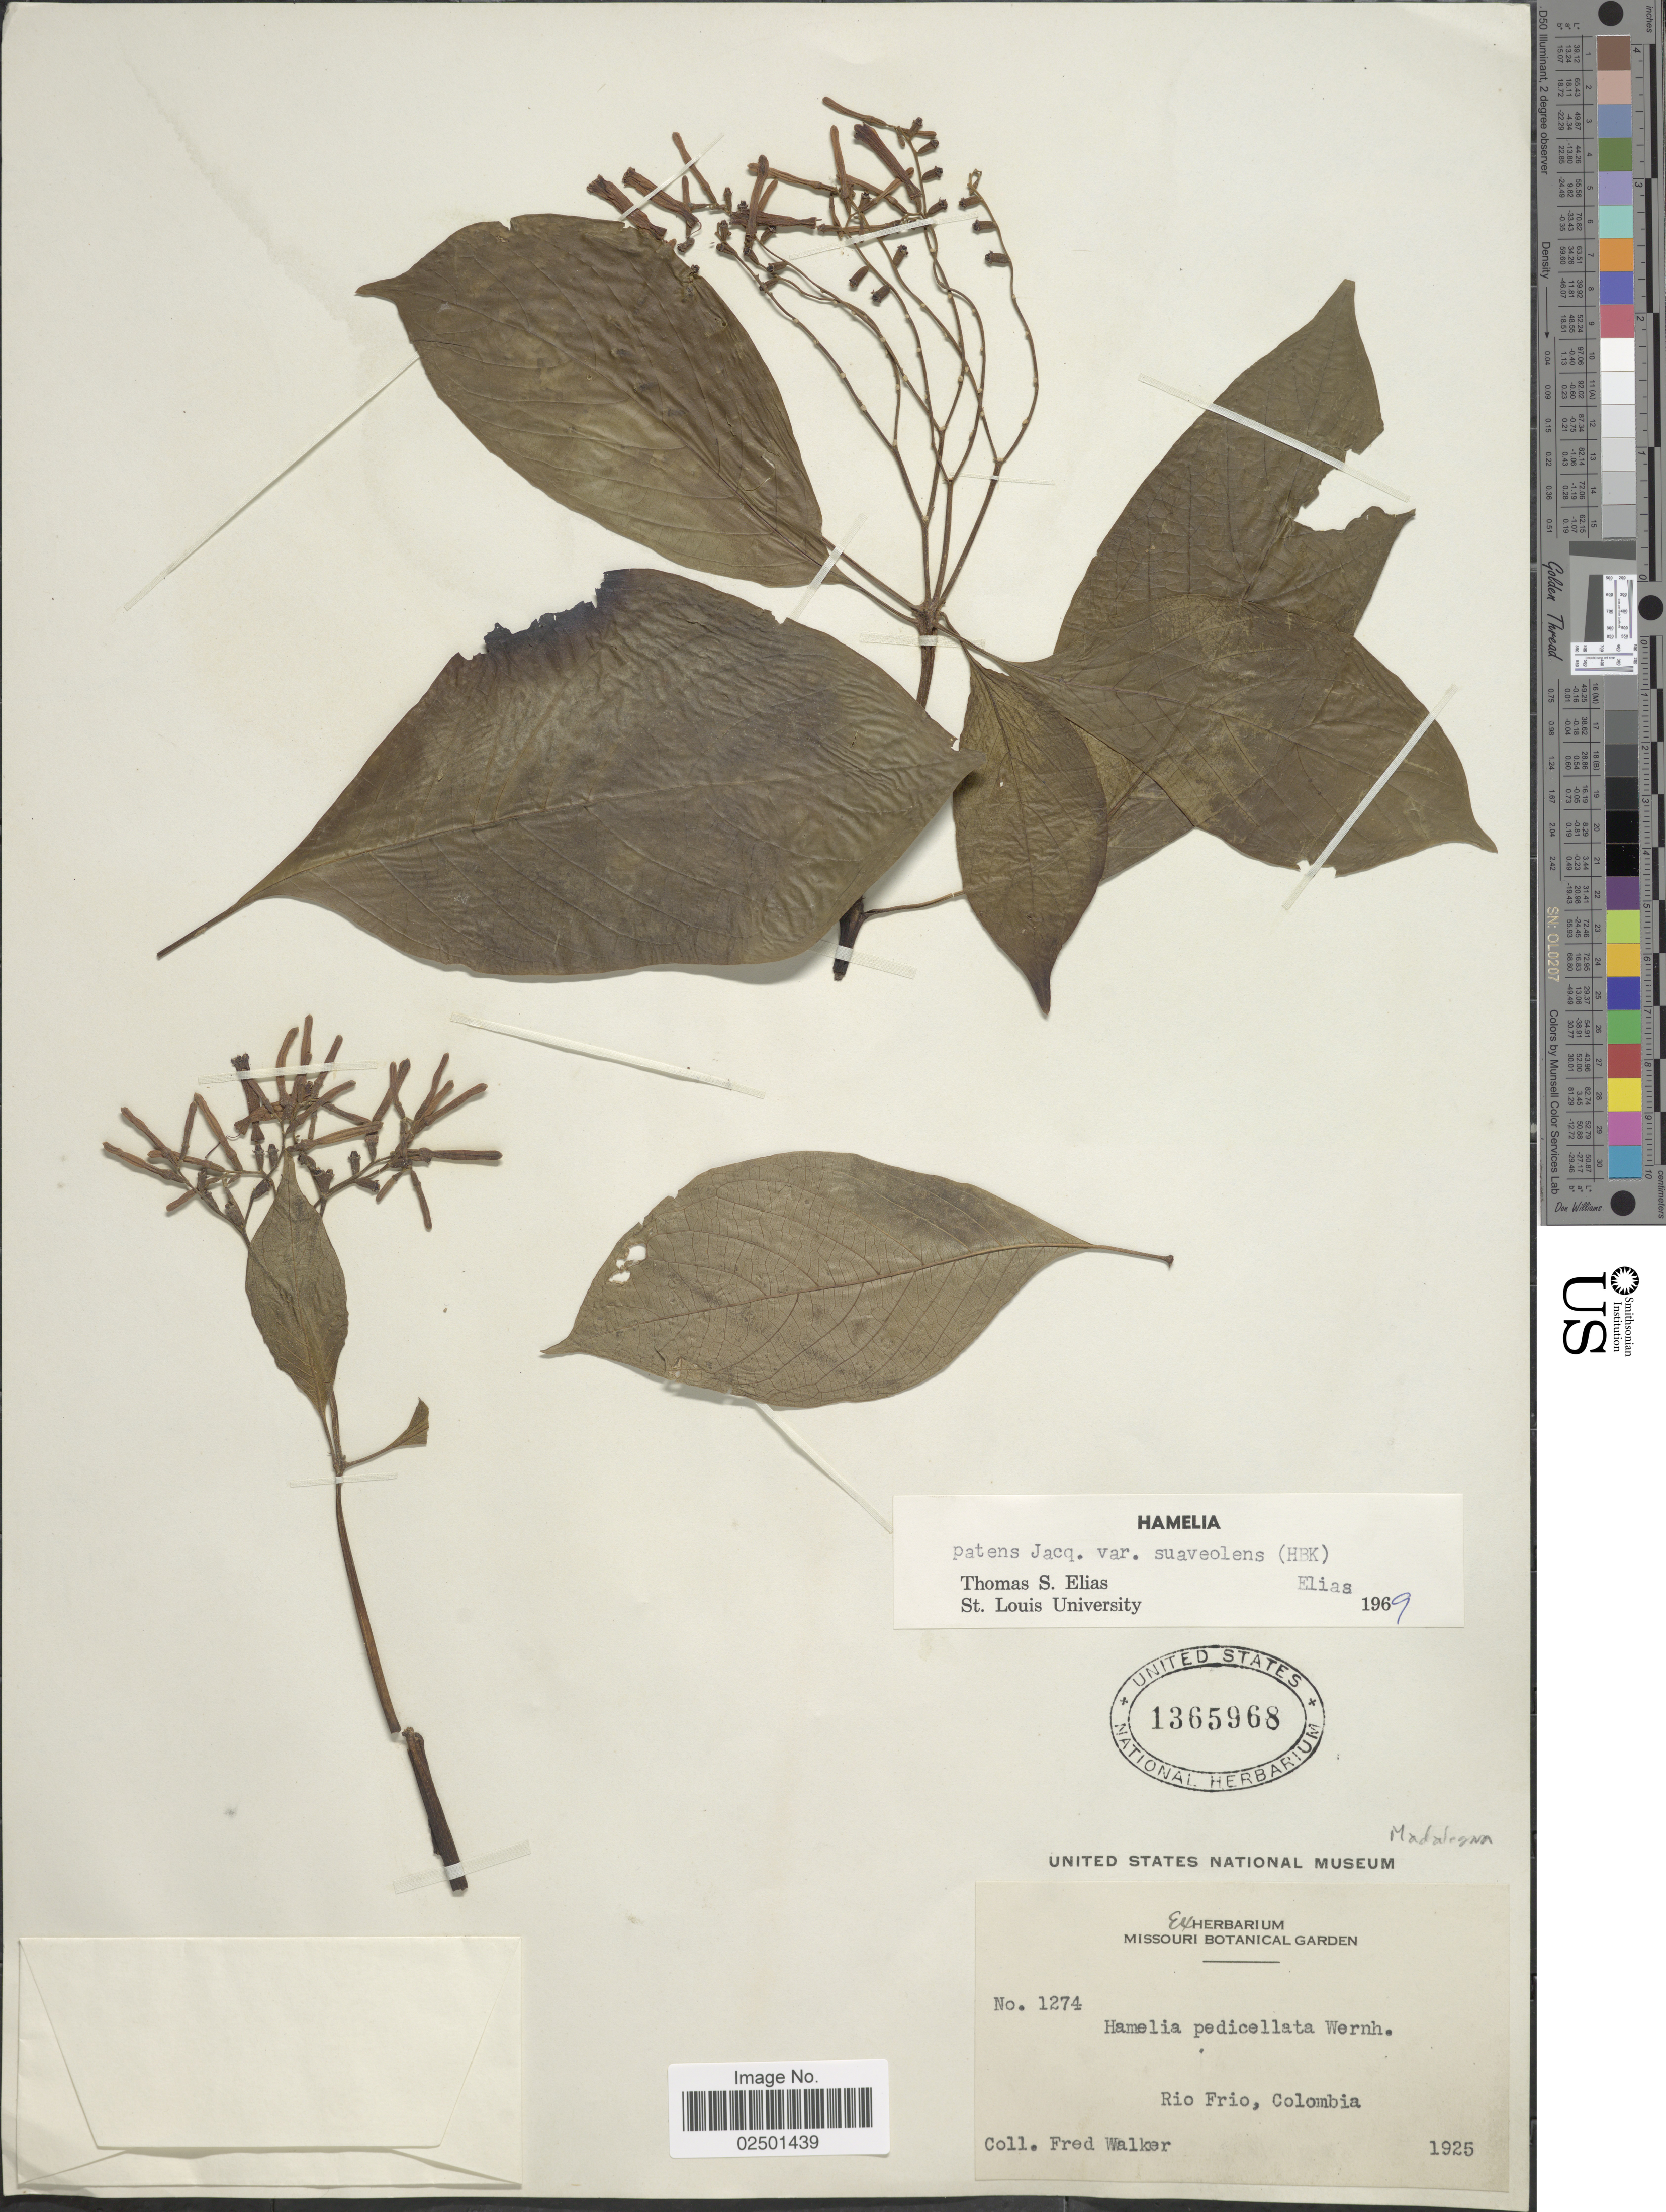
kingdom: Plantae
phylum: Tracheophyta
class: Magnoliopsida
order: Gentianales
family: Rubiaceae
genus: Hamelia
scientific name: Hamelia patens var. glabra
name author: Oerst.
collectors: F. Walker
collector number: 1274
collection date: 1925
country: Colombia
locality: Rio Frio.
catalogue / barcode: US 1365968